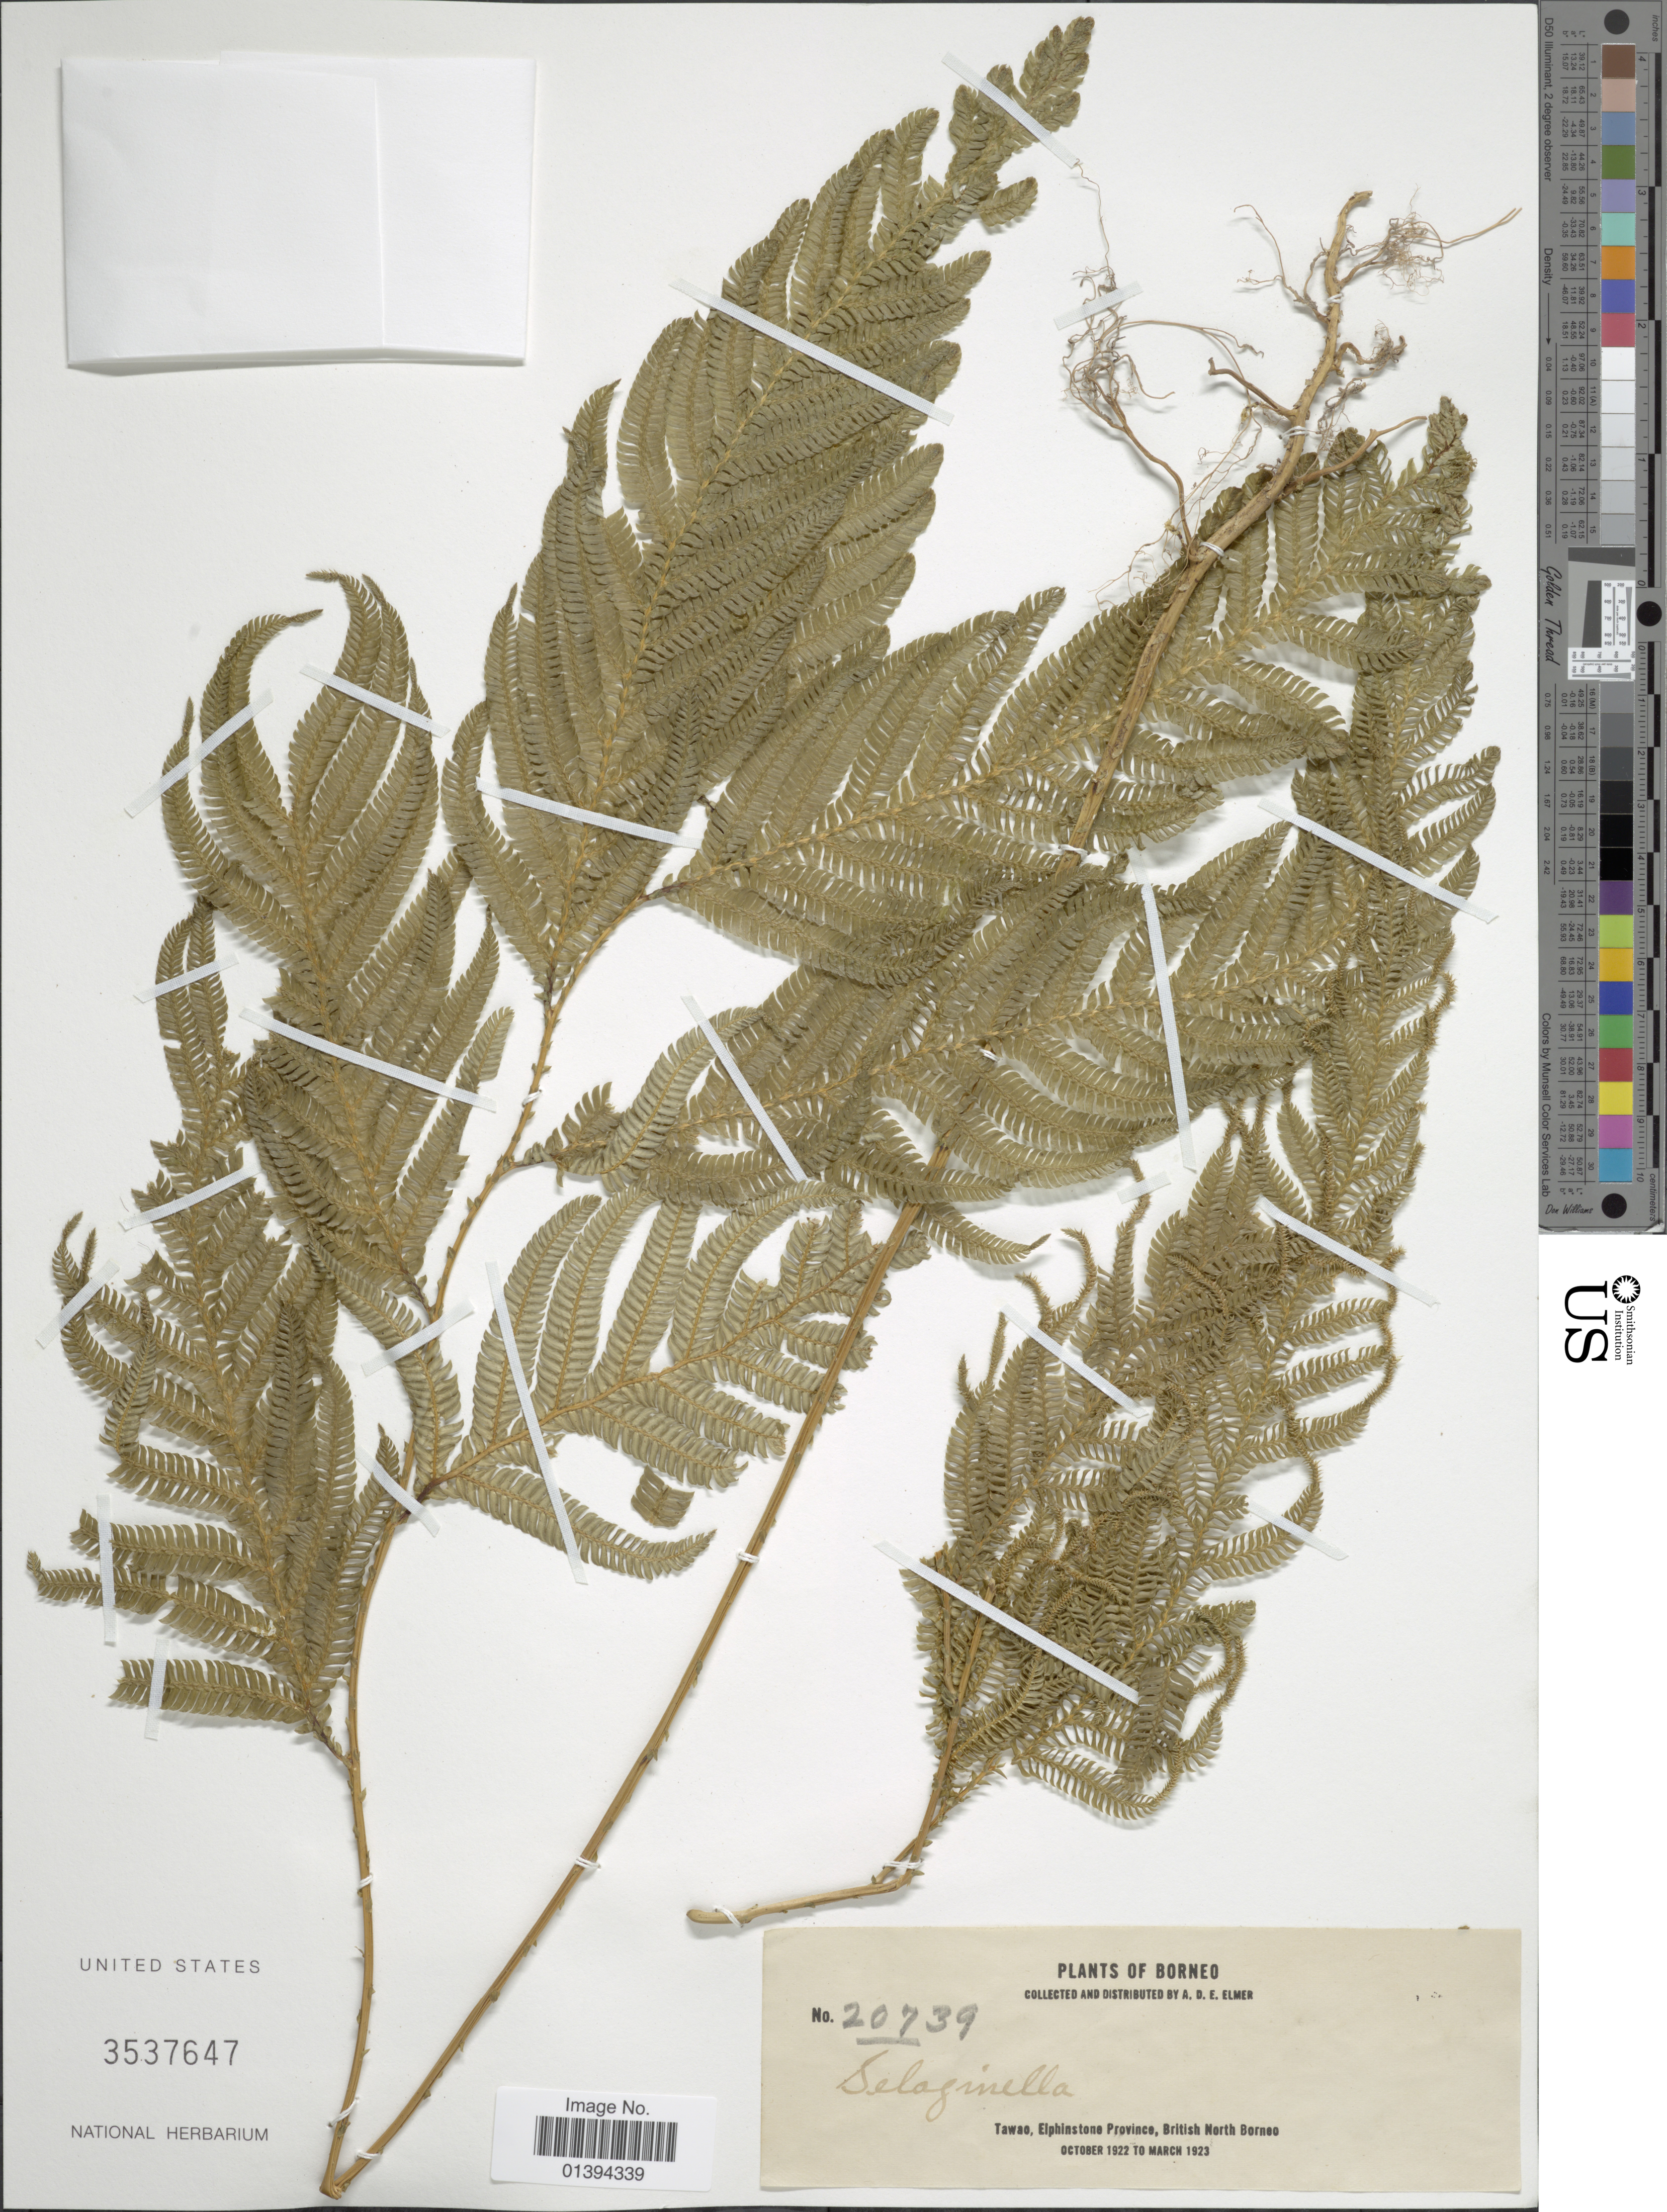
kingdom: Plantae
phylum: Tracheophyta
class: Lycopodiopsida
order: Selaginellales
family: Selaginellaceae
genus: Selaginella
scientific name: Selaginella sp.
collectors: A. D. E. Elmer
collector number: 20739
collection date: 1922-10/1923-03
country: Malaysia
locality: Borneo, Tawao, Elphinstone Province, British North Borneo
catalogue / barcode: US 3537647